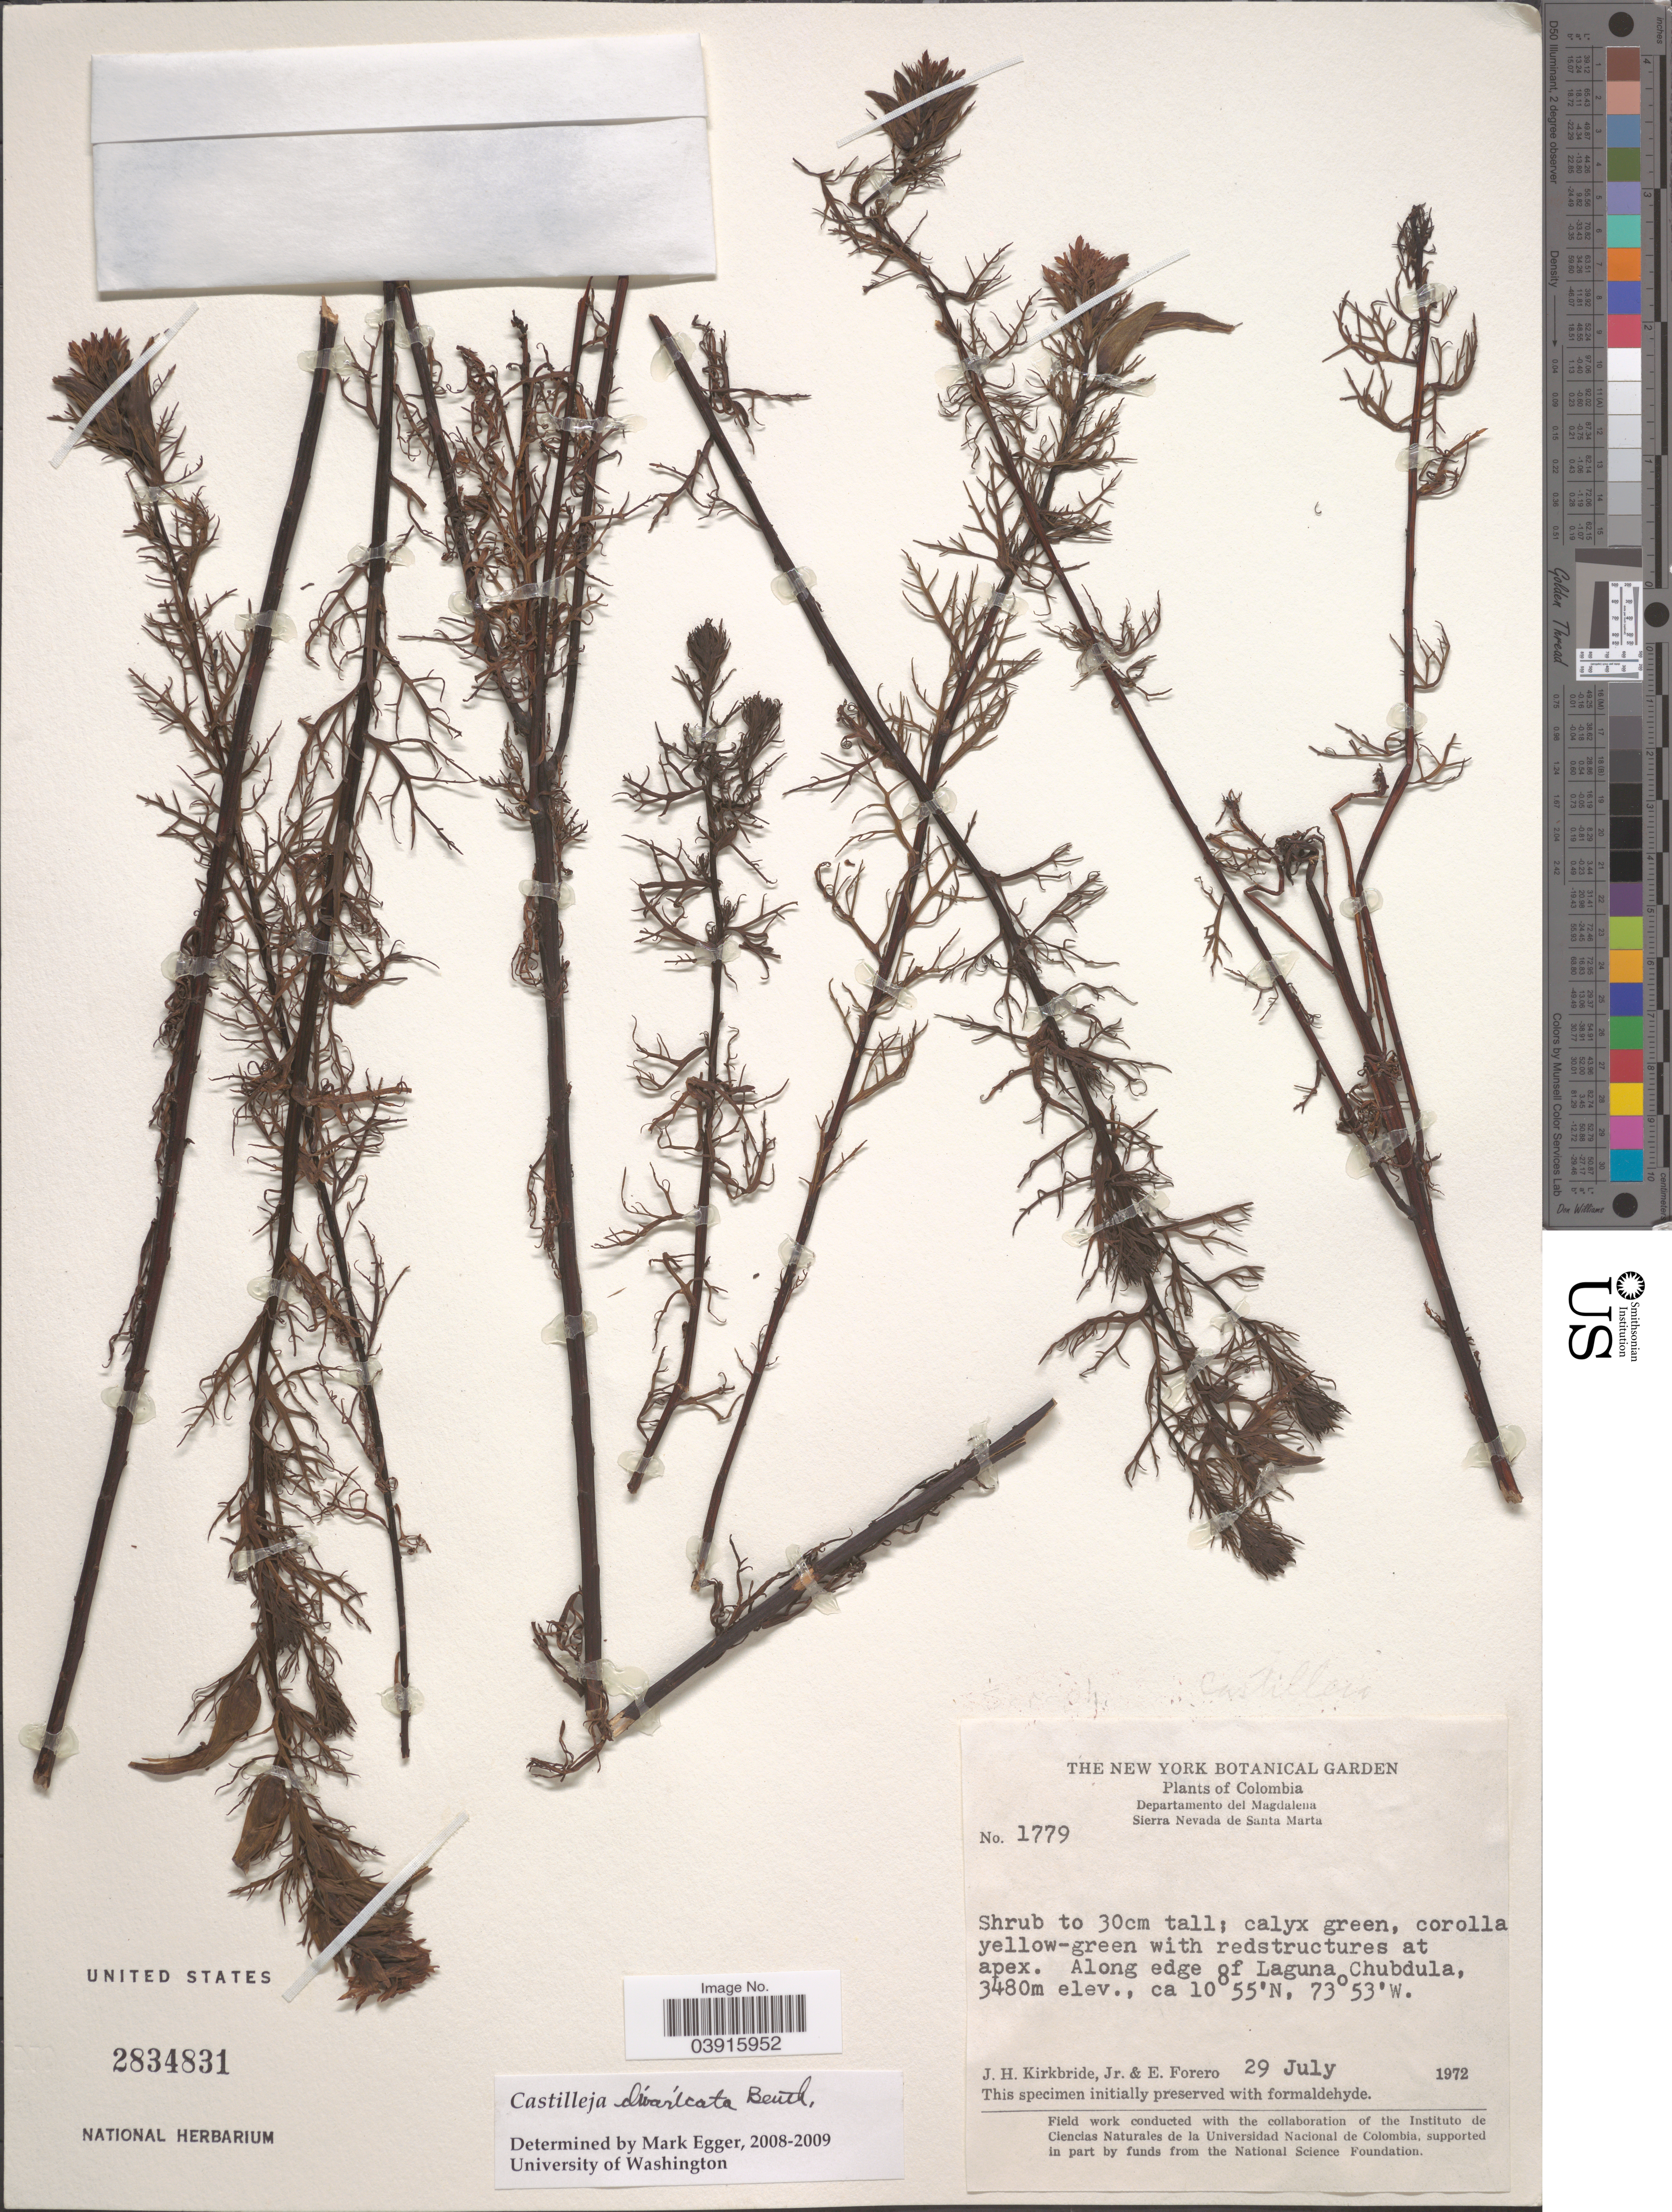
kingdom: Plantae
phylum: Tracheophyta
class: Magnoliopsida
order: Lamiales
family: Orobanchaceae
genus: Castilleja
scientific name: Castilleja divaricata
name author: Benth.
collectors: J. H. Kirkbride & E. Forero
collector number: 1779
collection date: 1972-07-29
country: Colombia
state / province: Magdalena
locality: Departamento del Magdalena. Sierra Nevada de Santa Marta. Along edge of Laguna Chubdula.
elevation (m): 3480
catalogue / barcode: US 2834831